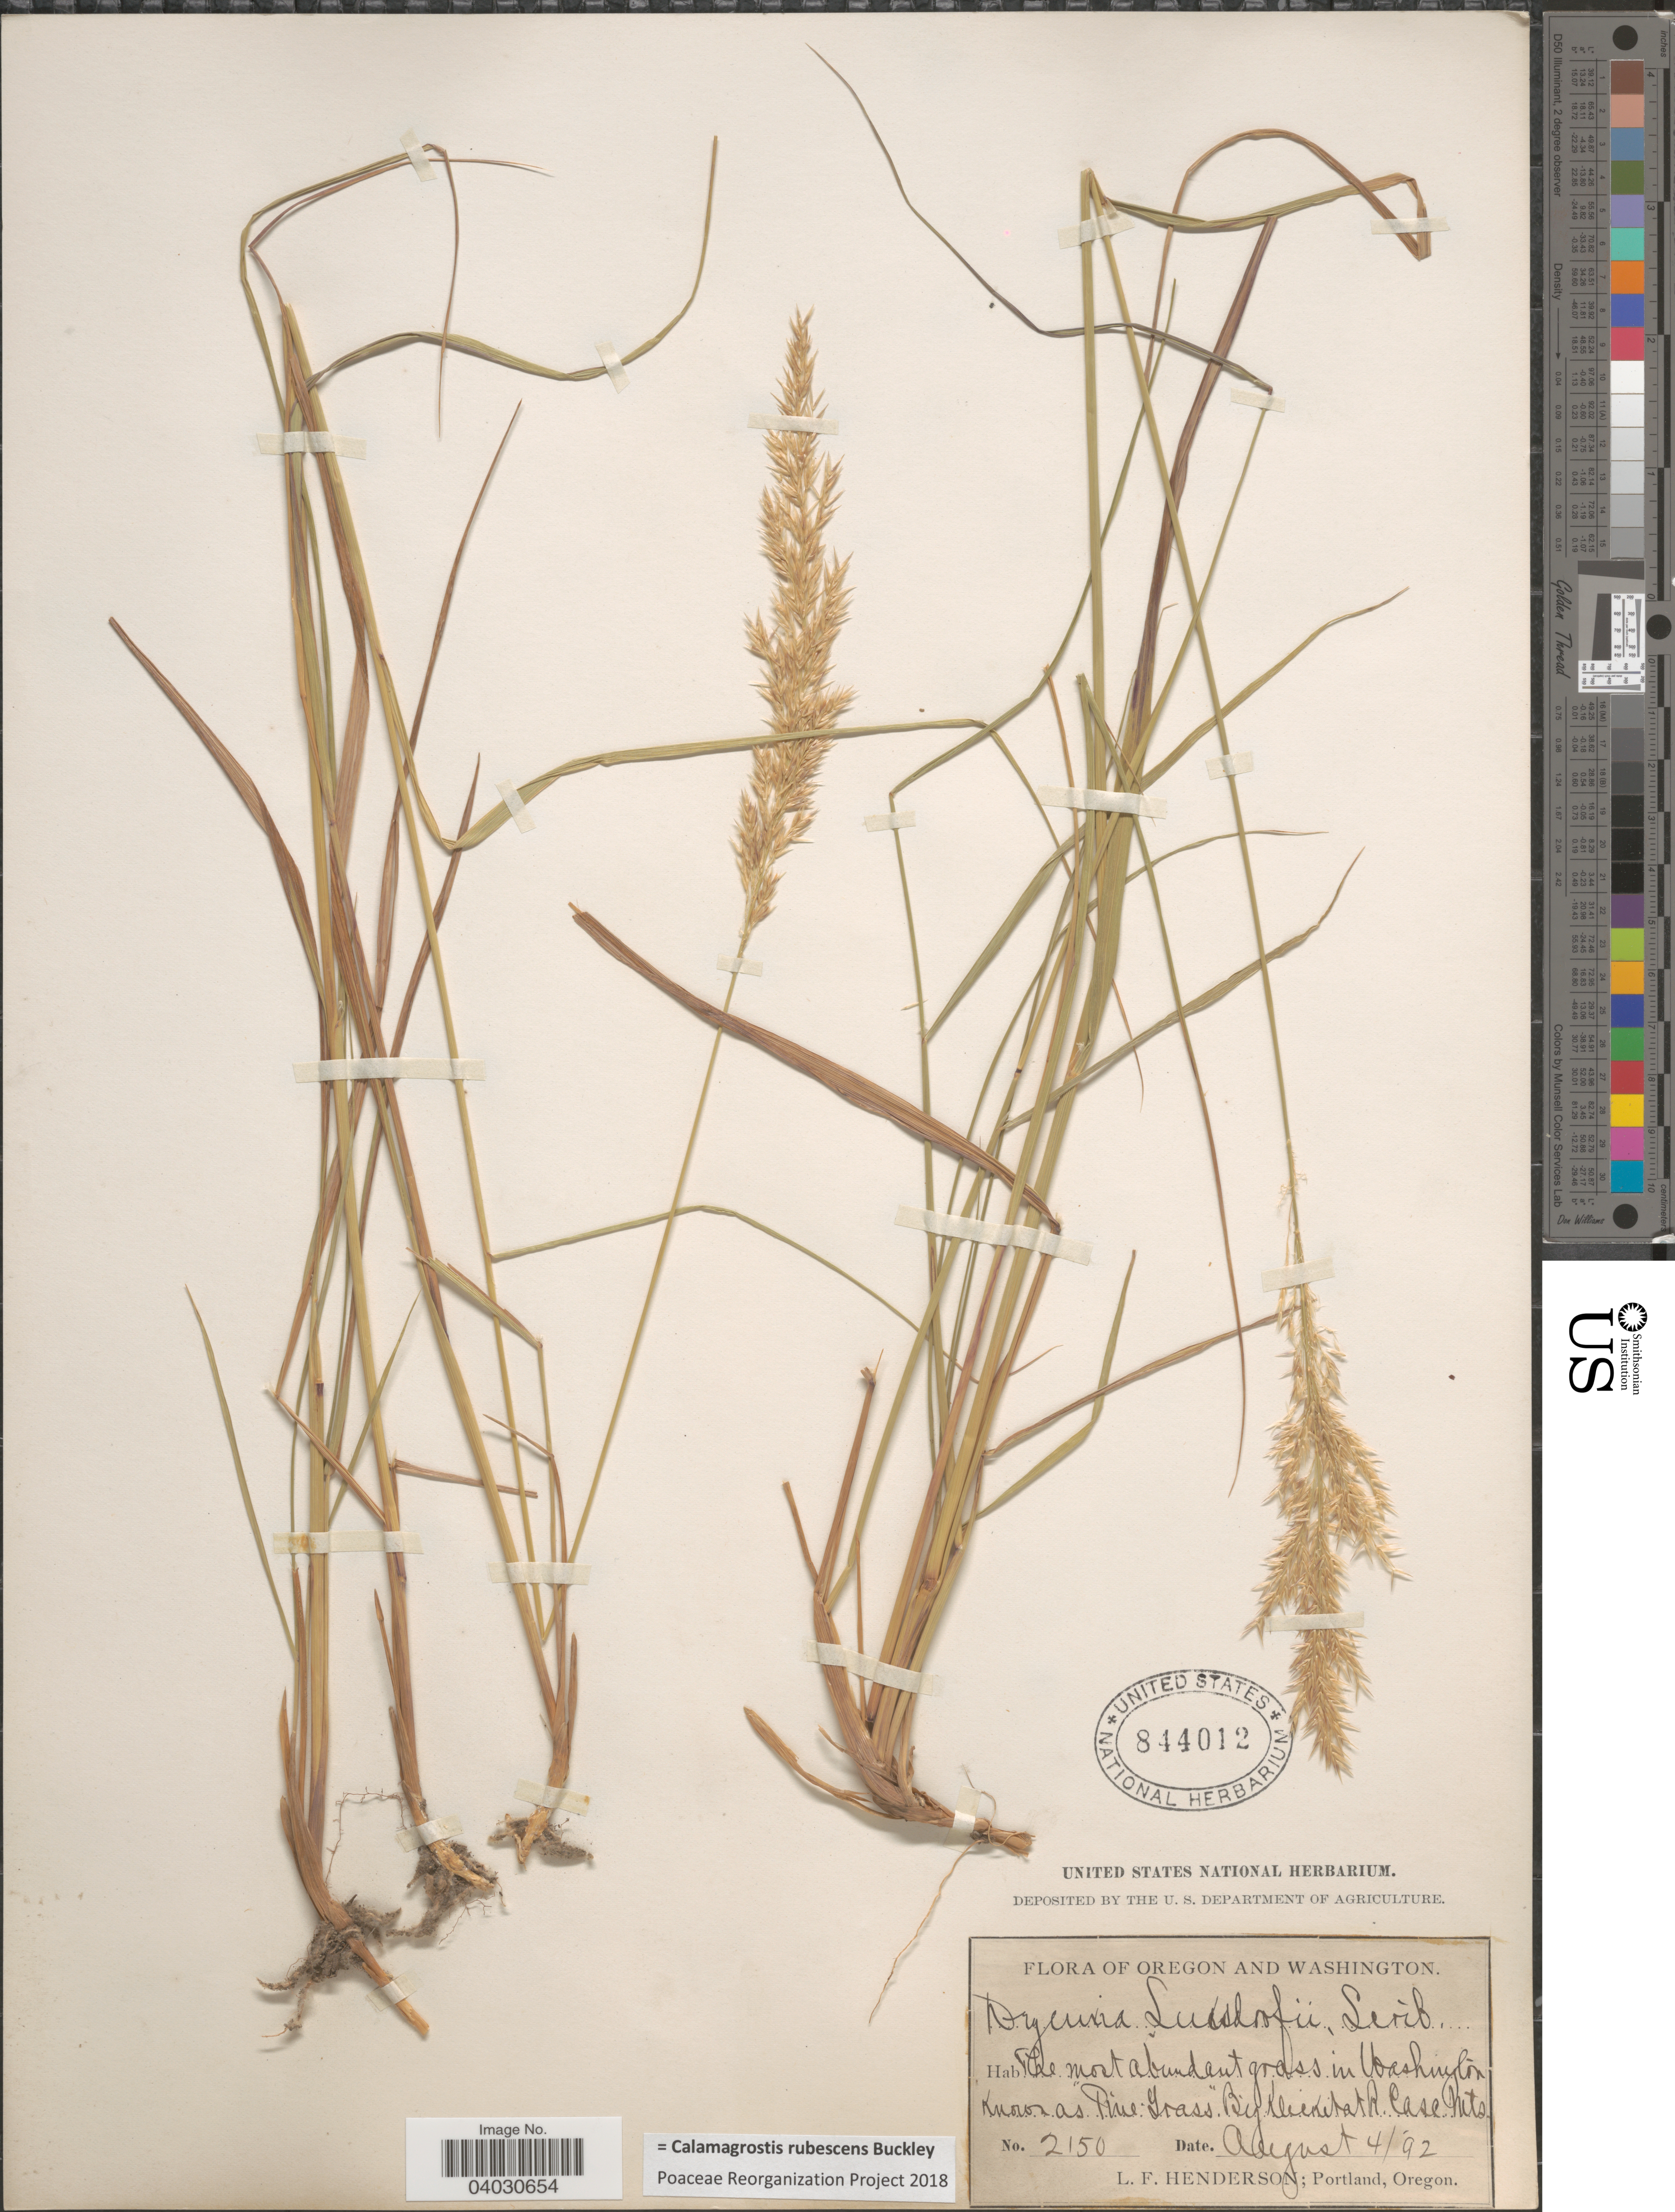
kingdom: Plantae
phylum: Tracheophyta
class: Liliopsida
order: Poales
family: Poaceae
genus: Calamagrostis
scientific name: Calamagrostis rubescens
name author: Buckley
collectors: L. Henderson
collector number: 2150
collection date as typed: Transcribed d/m/y: 4/8/92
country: United States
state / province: Washington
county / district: Klickitat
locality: Klickitat R. Case Mts.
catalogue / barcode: US 844012